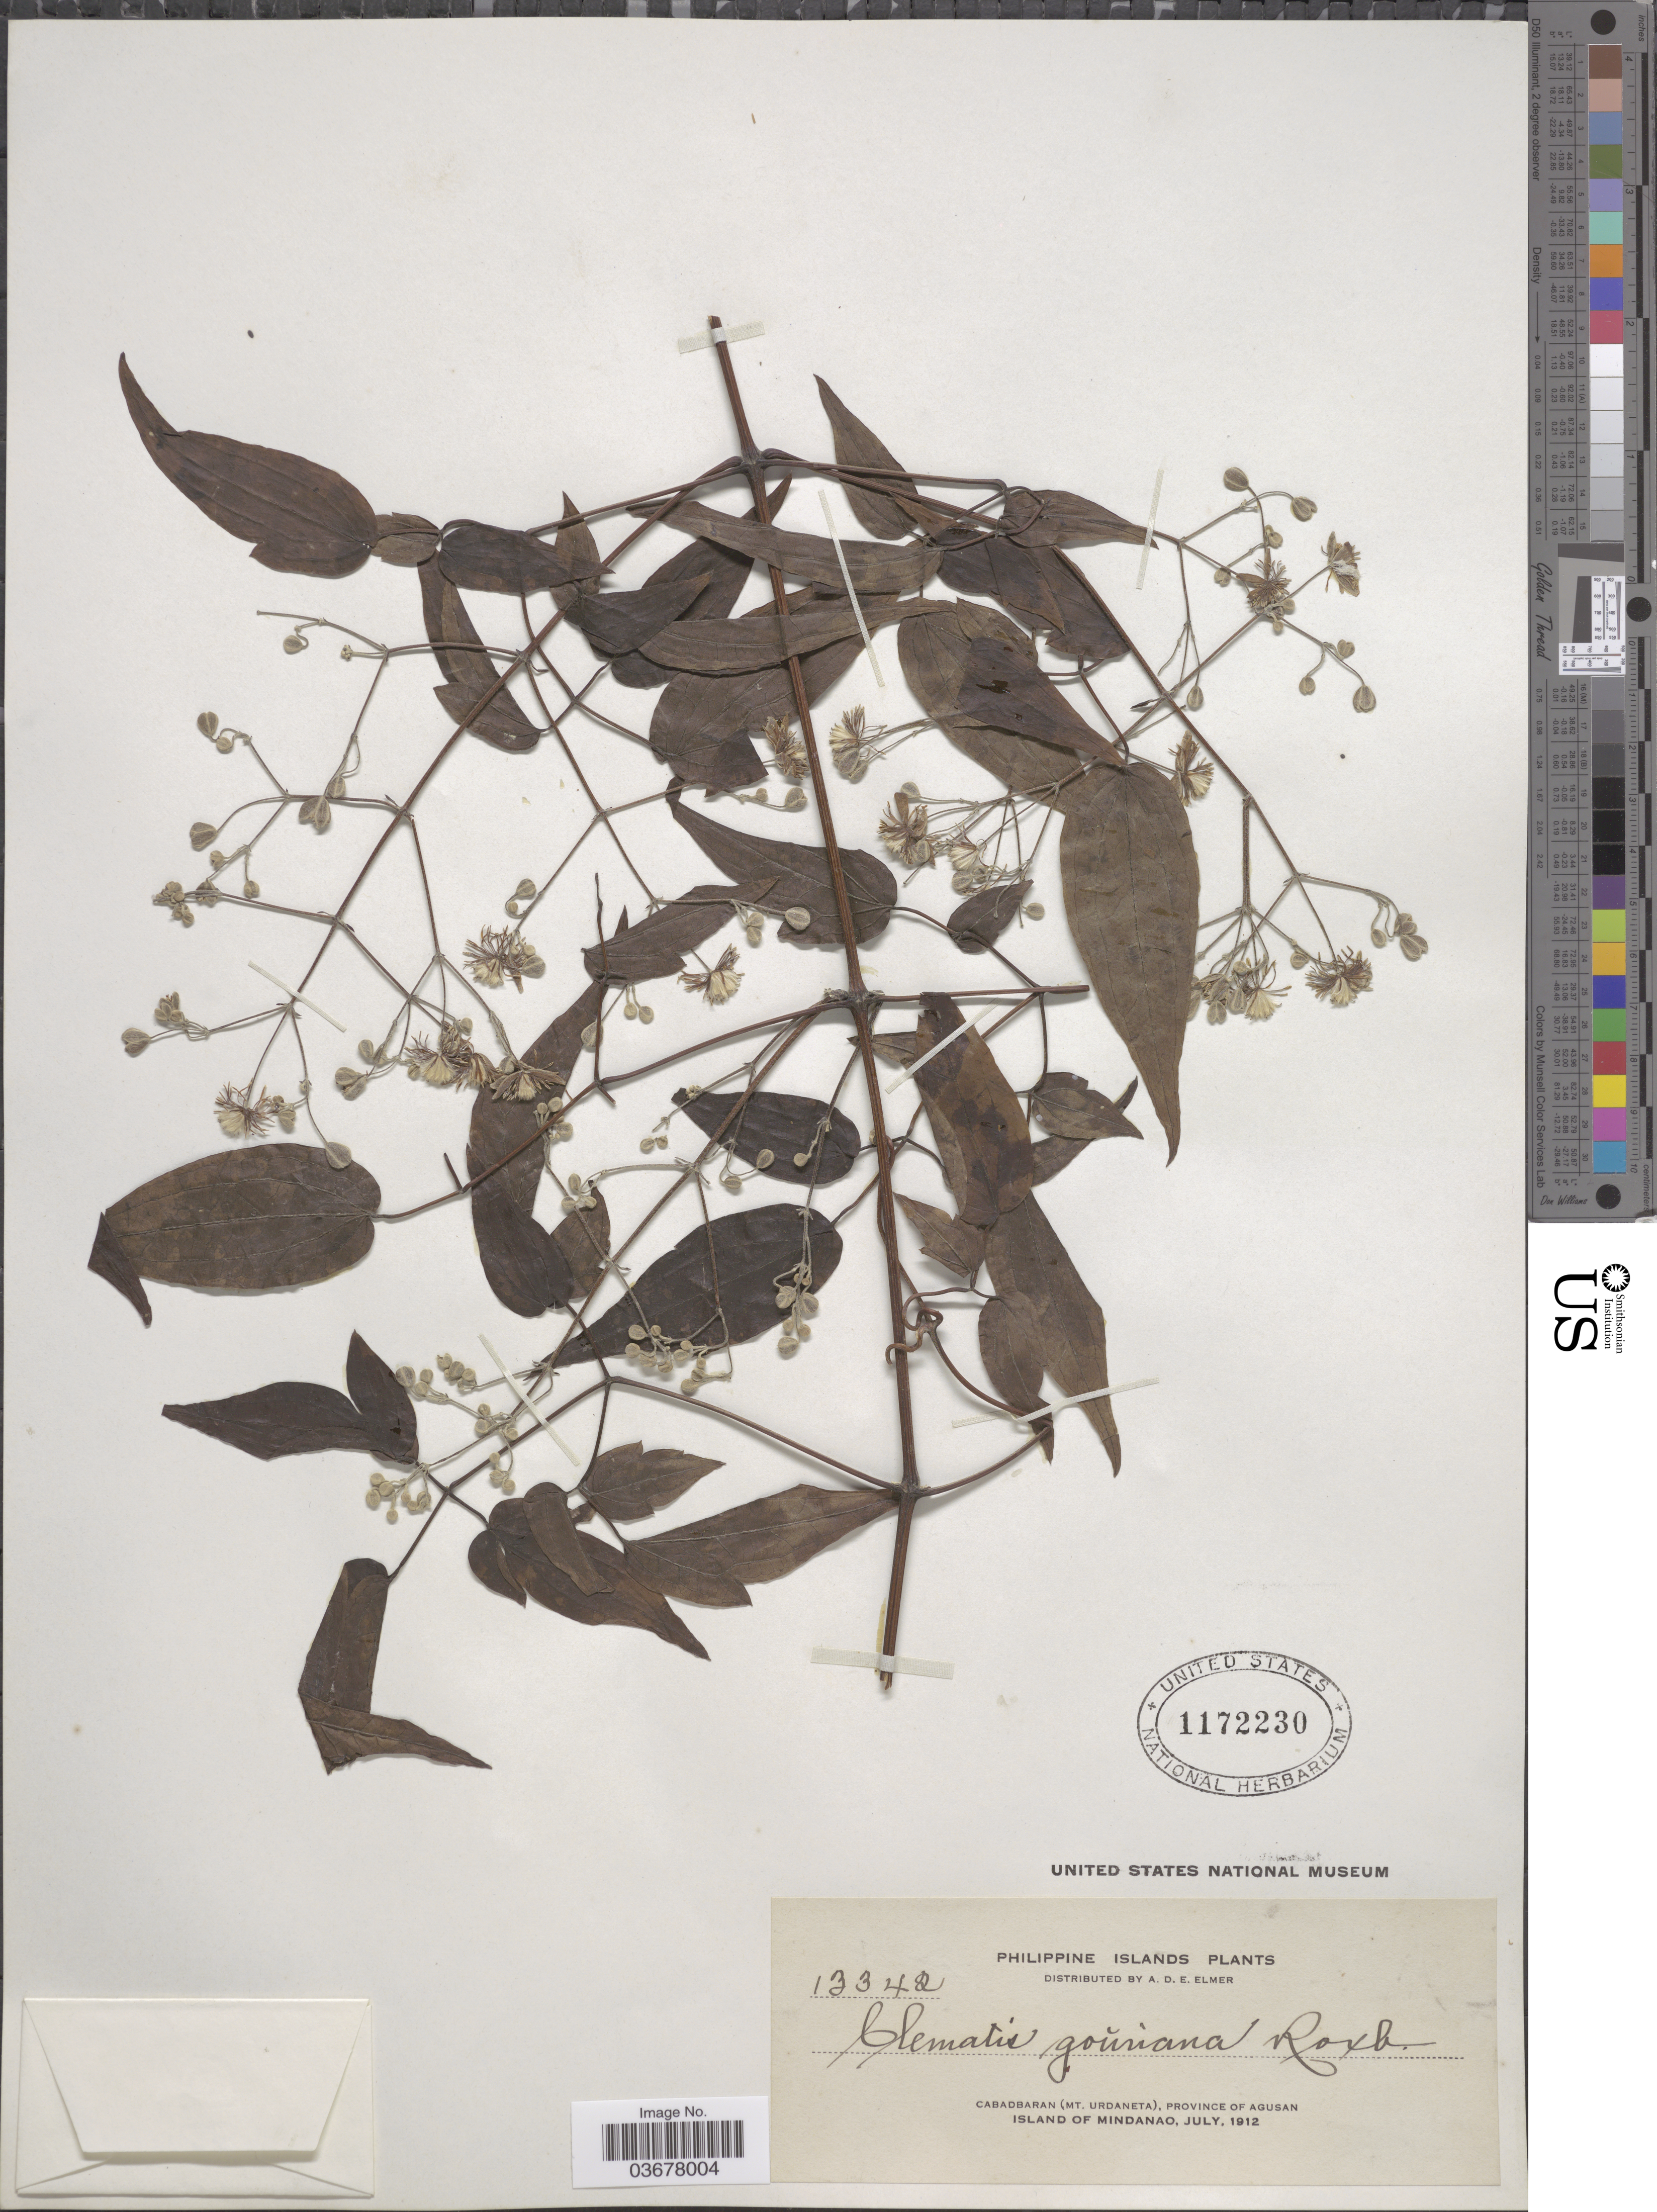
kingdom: Plantae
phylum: Tracheophyta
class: Magnoliopsida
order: Ranunculales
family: Ranunculaceae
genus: Clematis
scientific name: Clematis gouriana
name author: Roxb. ex DC.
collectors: A. D. E. Elmer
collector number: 13342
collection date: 1912-07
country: Philippines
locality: Philippine Islands. Cabadbaran (Mt. Urdaneta), Province of Agusan. Island of Mindanao.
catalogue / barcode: US 1172230